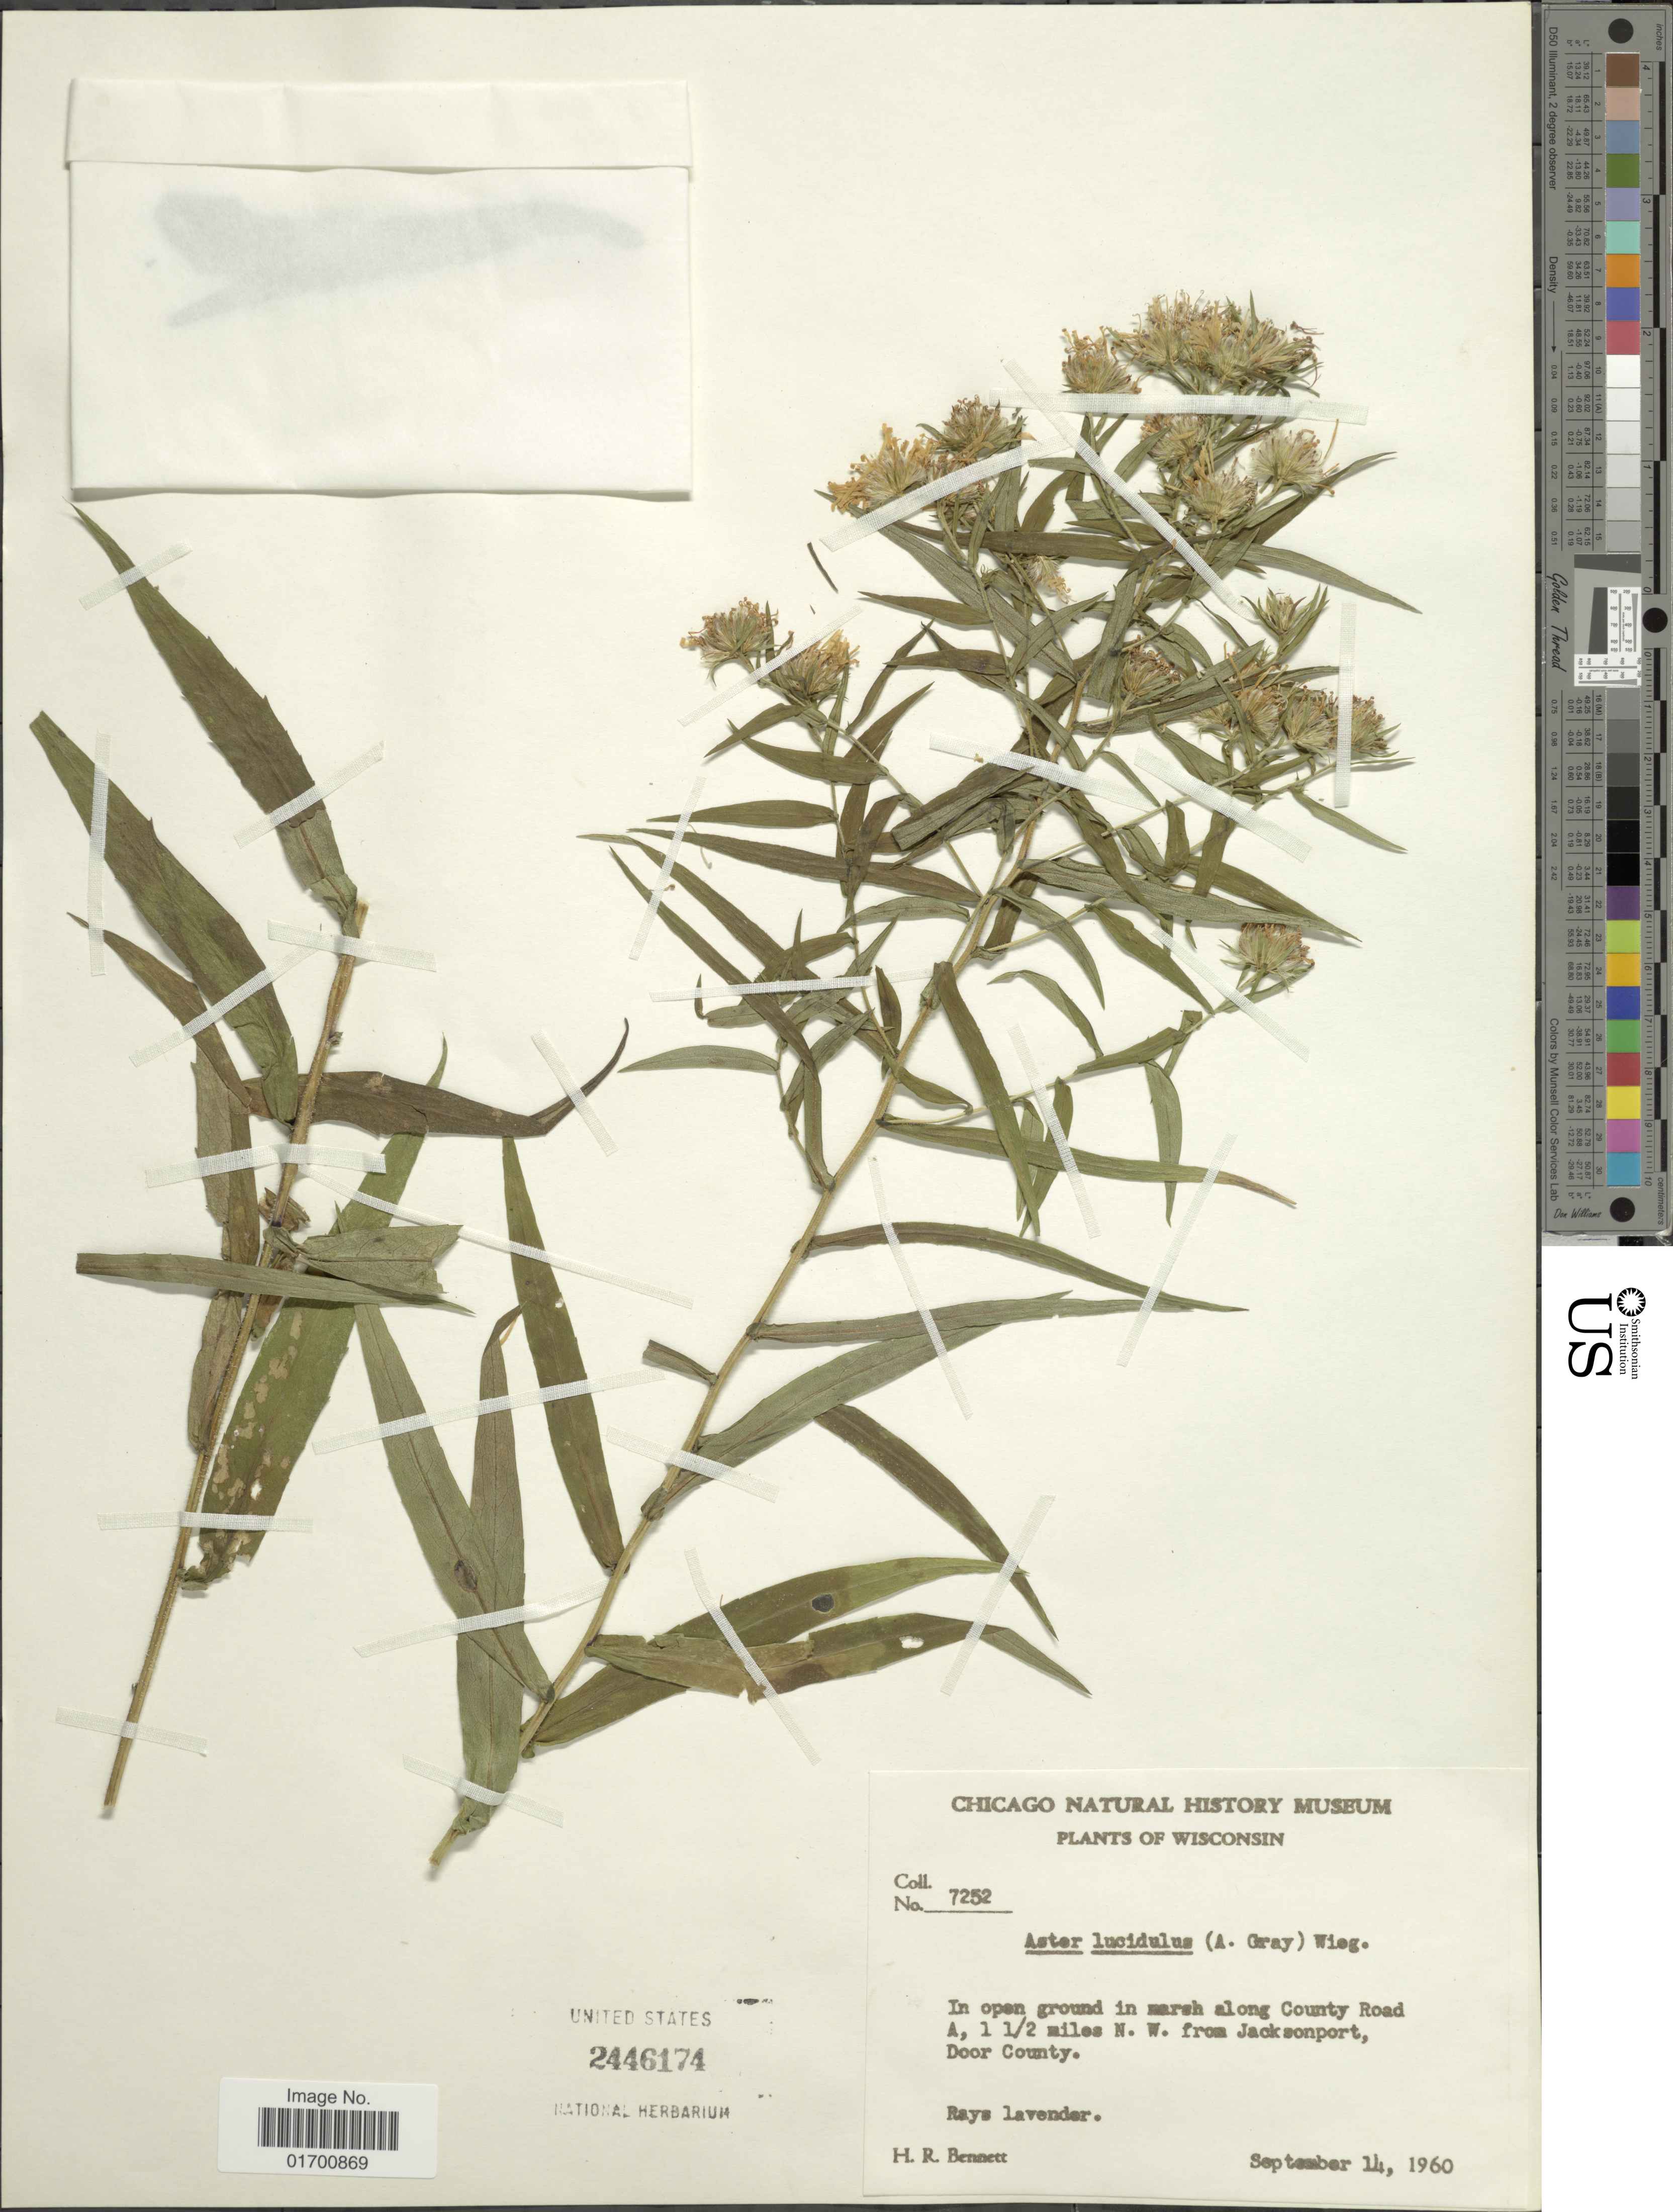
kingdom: Plantae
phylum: Tracheophyta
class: Magnoliopsida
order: Asterales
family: Asteraceae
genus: Symphyotrichum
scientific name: Symphyotrichum firmum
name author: (Nees) G.L. Nesom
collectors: H. R. Bennett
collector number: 7252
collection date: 1960-09-14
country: United States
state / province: Wisconsin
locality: In open ground in marsh along county Road A, 1 ½ miles N.W. from Jacksonport Door County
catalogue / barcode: US 2446174